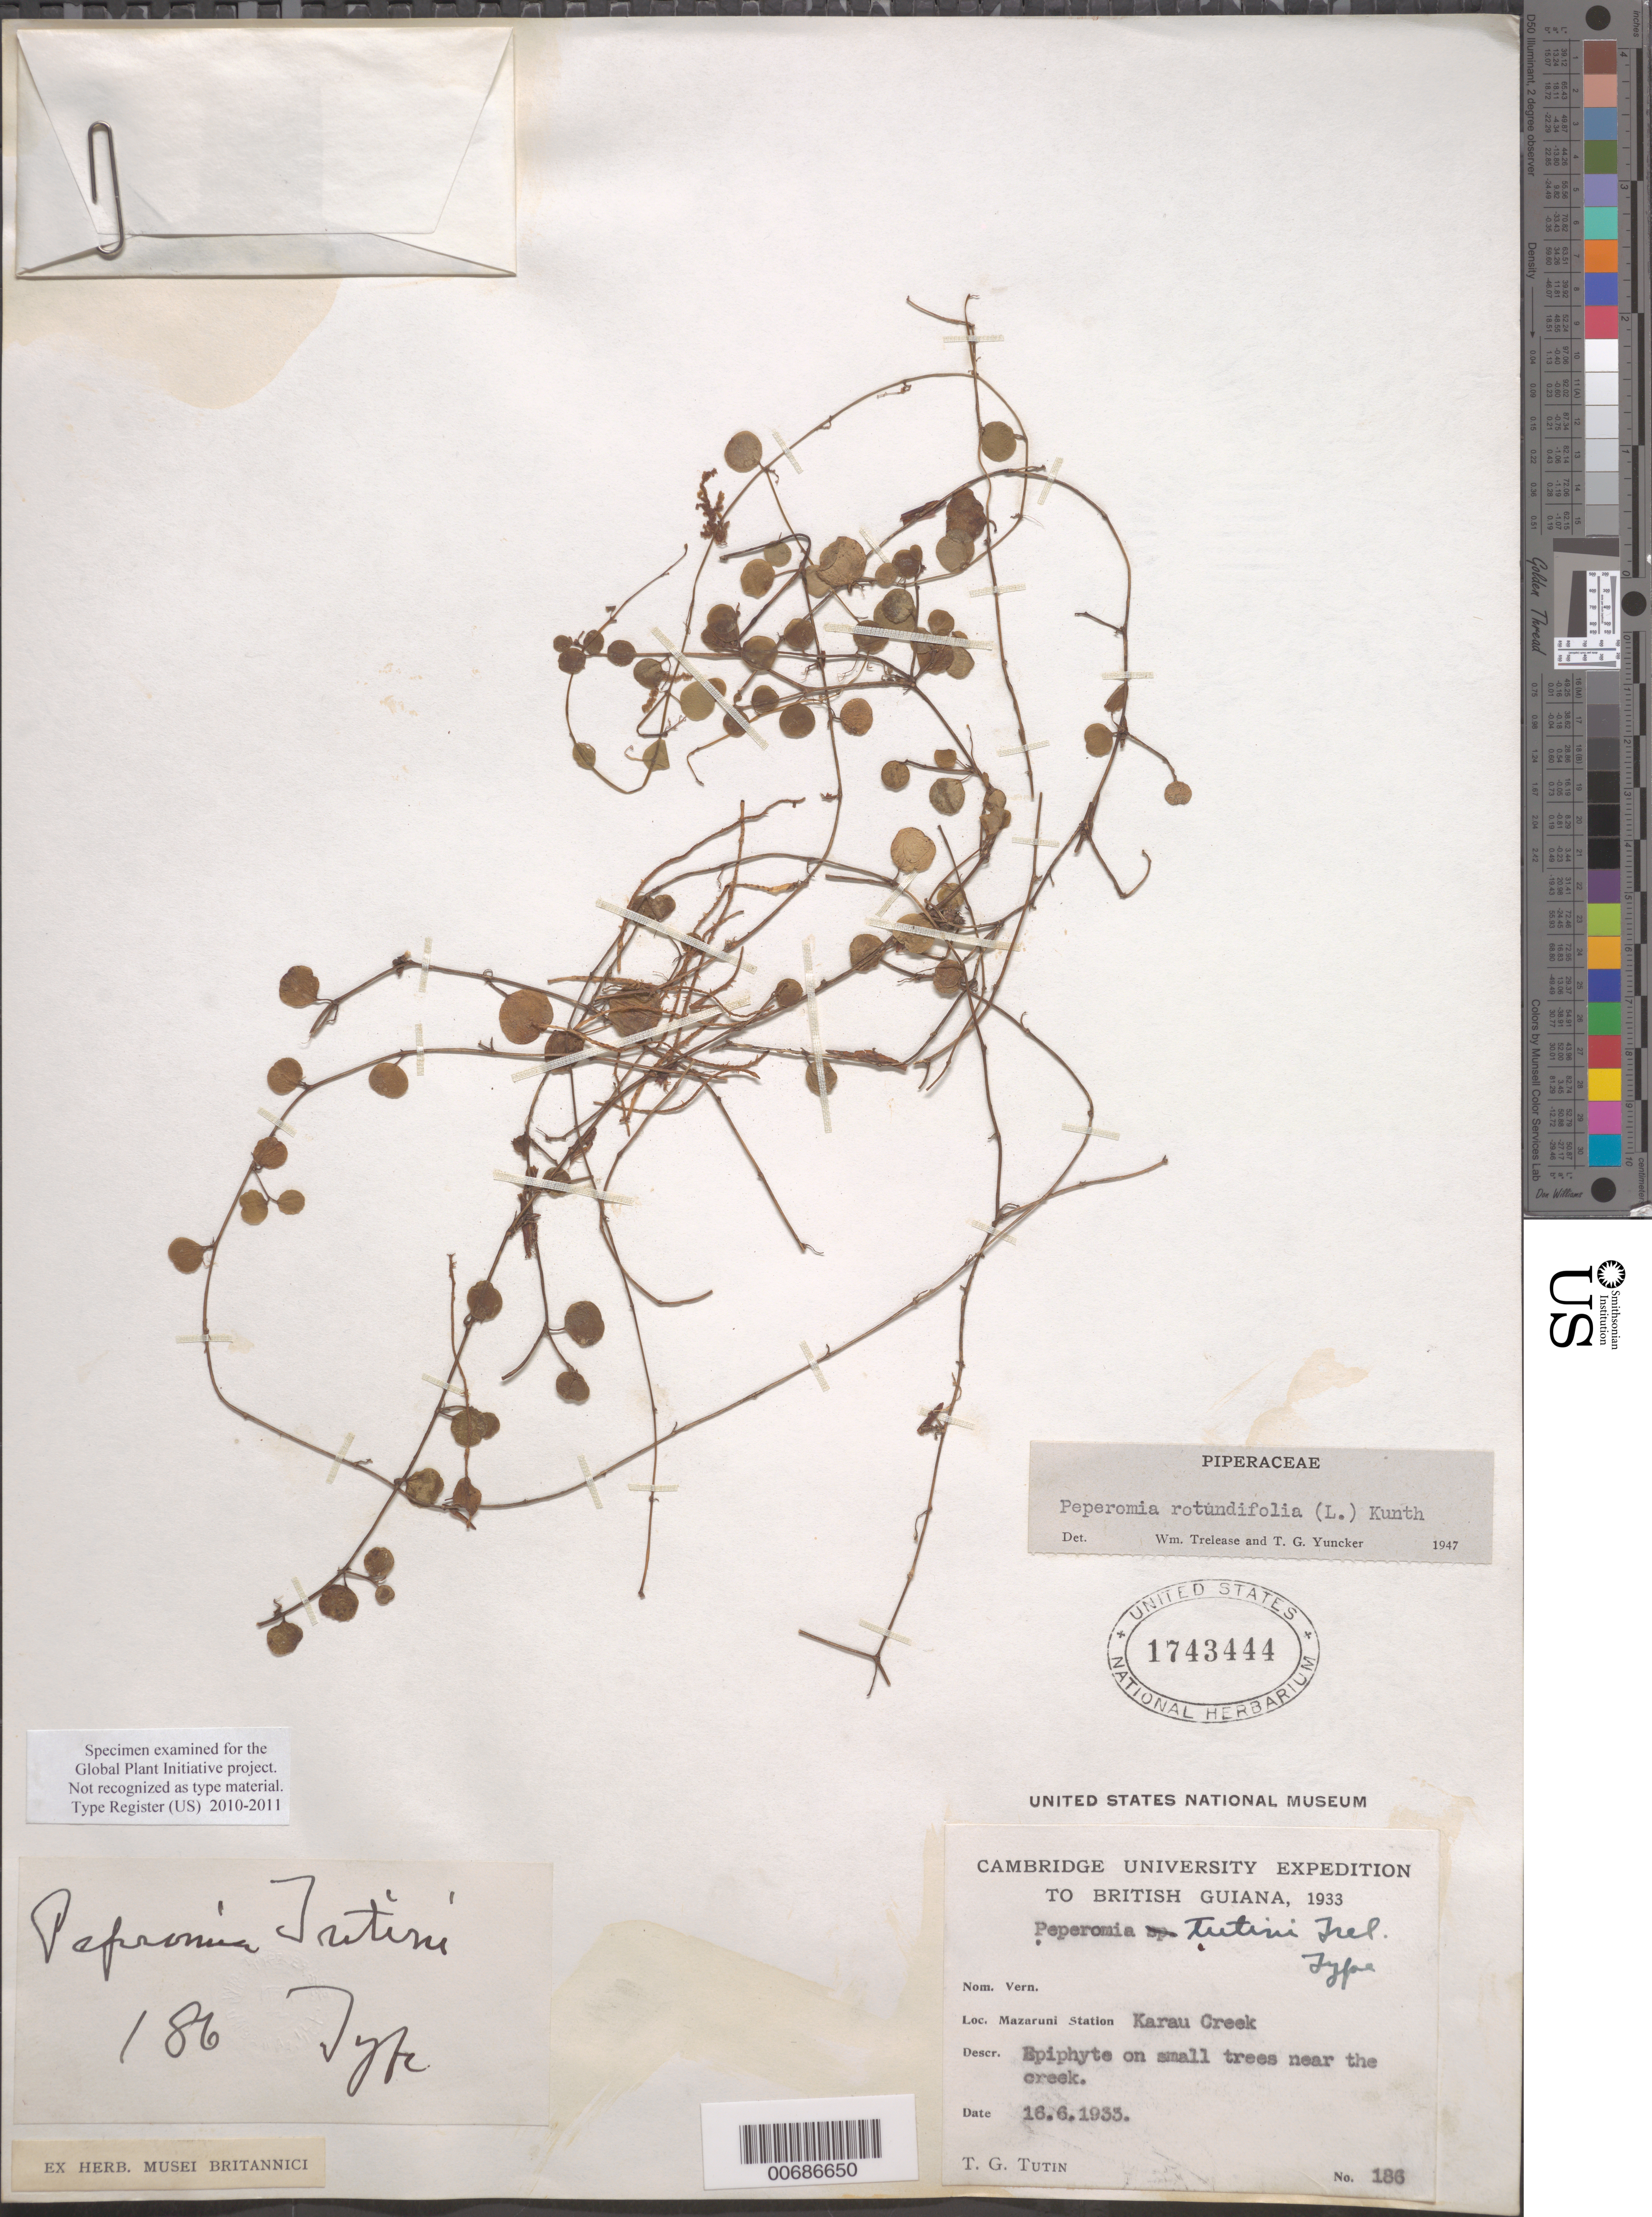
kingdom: Plantae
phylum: Tracheophyta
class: Magnoliopsida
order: Piperales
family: Piperaceae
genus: Peperomia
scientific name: Peperomia rotundifolia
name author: (L.) Kunth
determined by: Trelease, W.; Yuncker, T. G.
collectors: T. G. Tutin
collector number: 186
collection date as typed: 16-Jun-33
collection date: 1933-06-16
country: Guyana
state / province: Cuyuni-Mazaruni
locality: Mazaruni Station, Karau Creek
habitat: On small tree near the creek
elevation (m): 30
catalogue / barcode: US 1743444